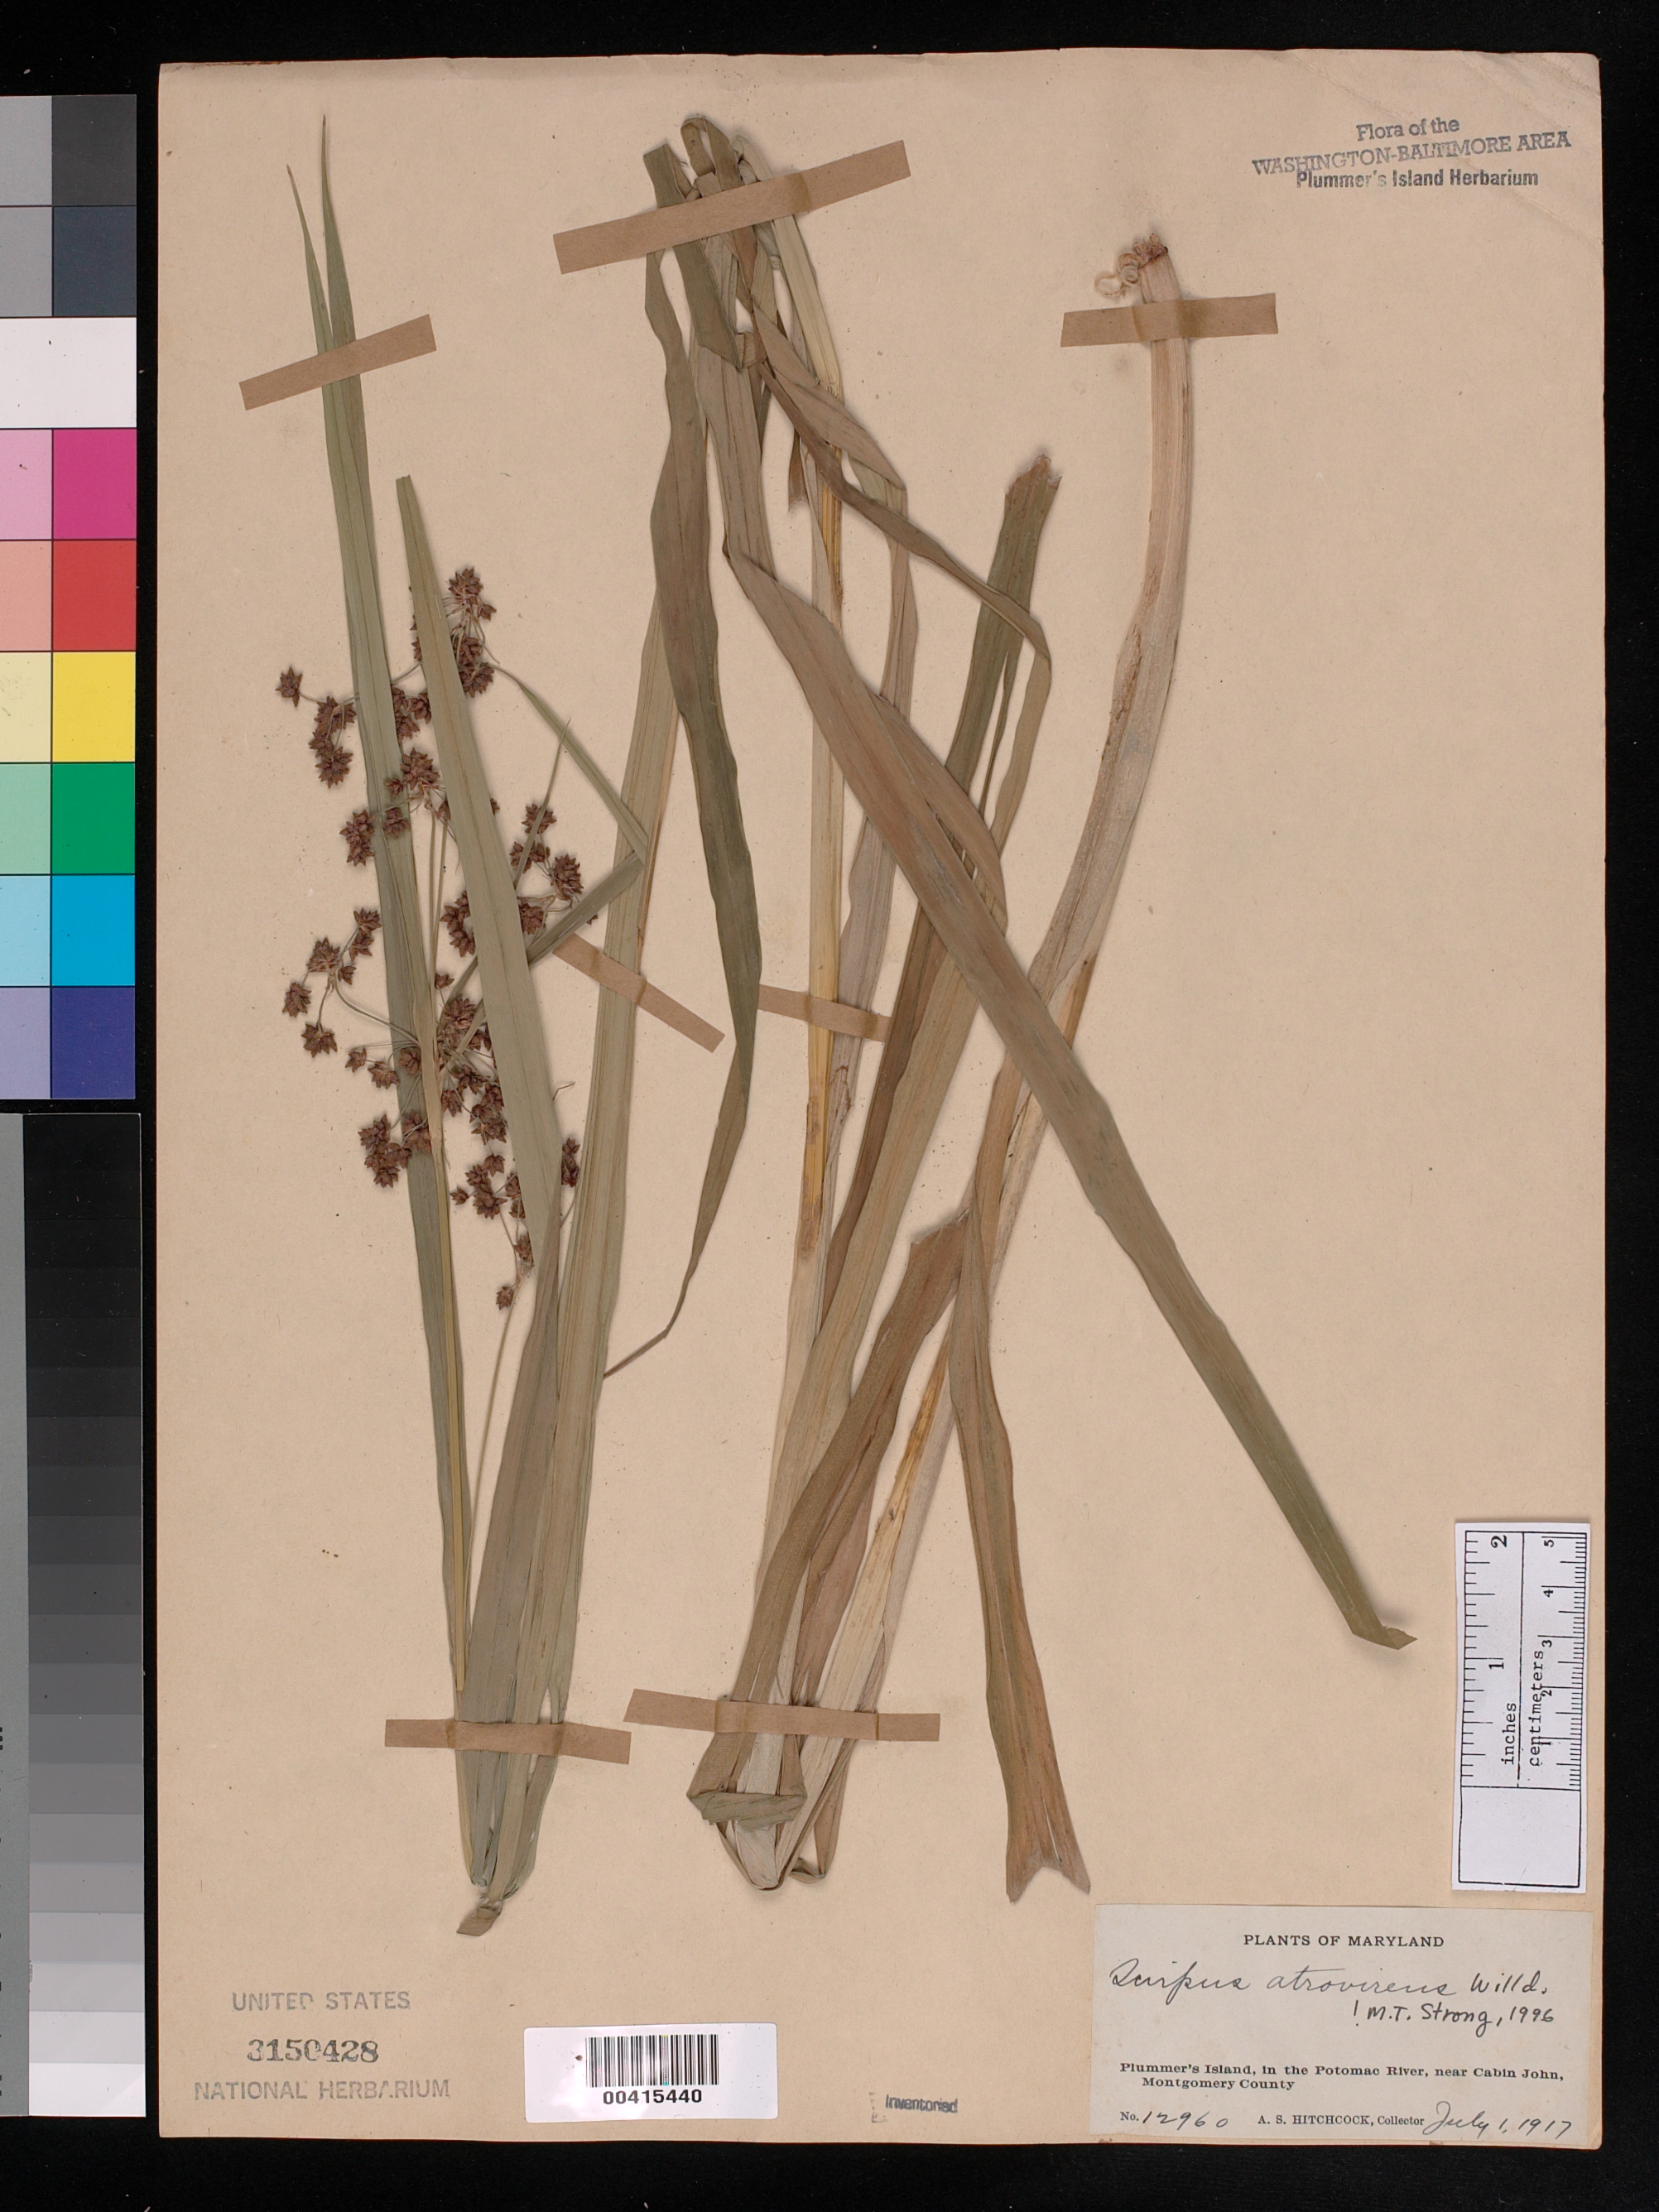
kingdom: Plantae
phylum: Tracheophyta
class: Liliopsida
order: Poales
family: Cyperaceae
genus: Scirpus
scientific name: Scirpus atrovirens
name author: Willd.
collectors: A. S. Hitchcock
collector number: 12960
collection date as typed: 01 Jul 1917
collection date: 1917-07-01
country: United States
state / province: Maryland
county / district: Montgomery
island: Plummers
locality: Plummer's Island C. & O. Canal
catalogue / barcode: US 3150428